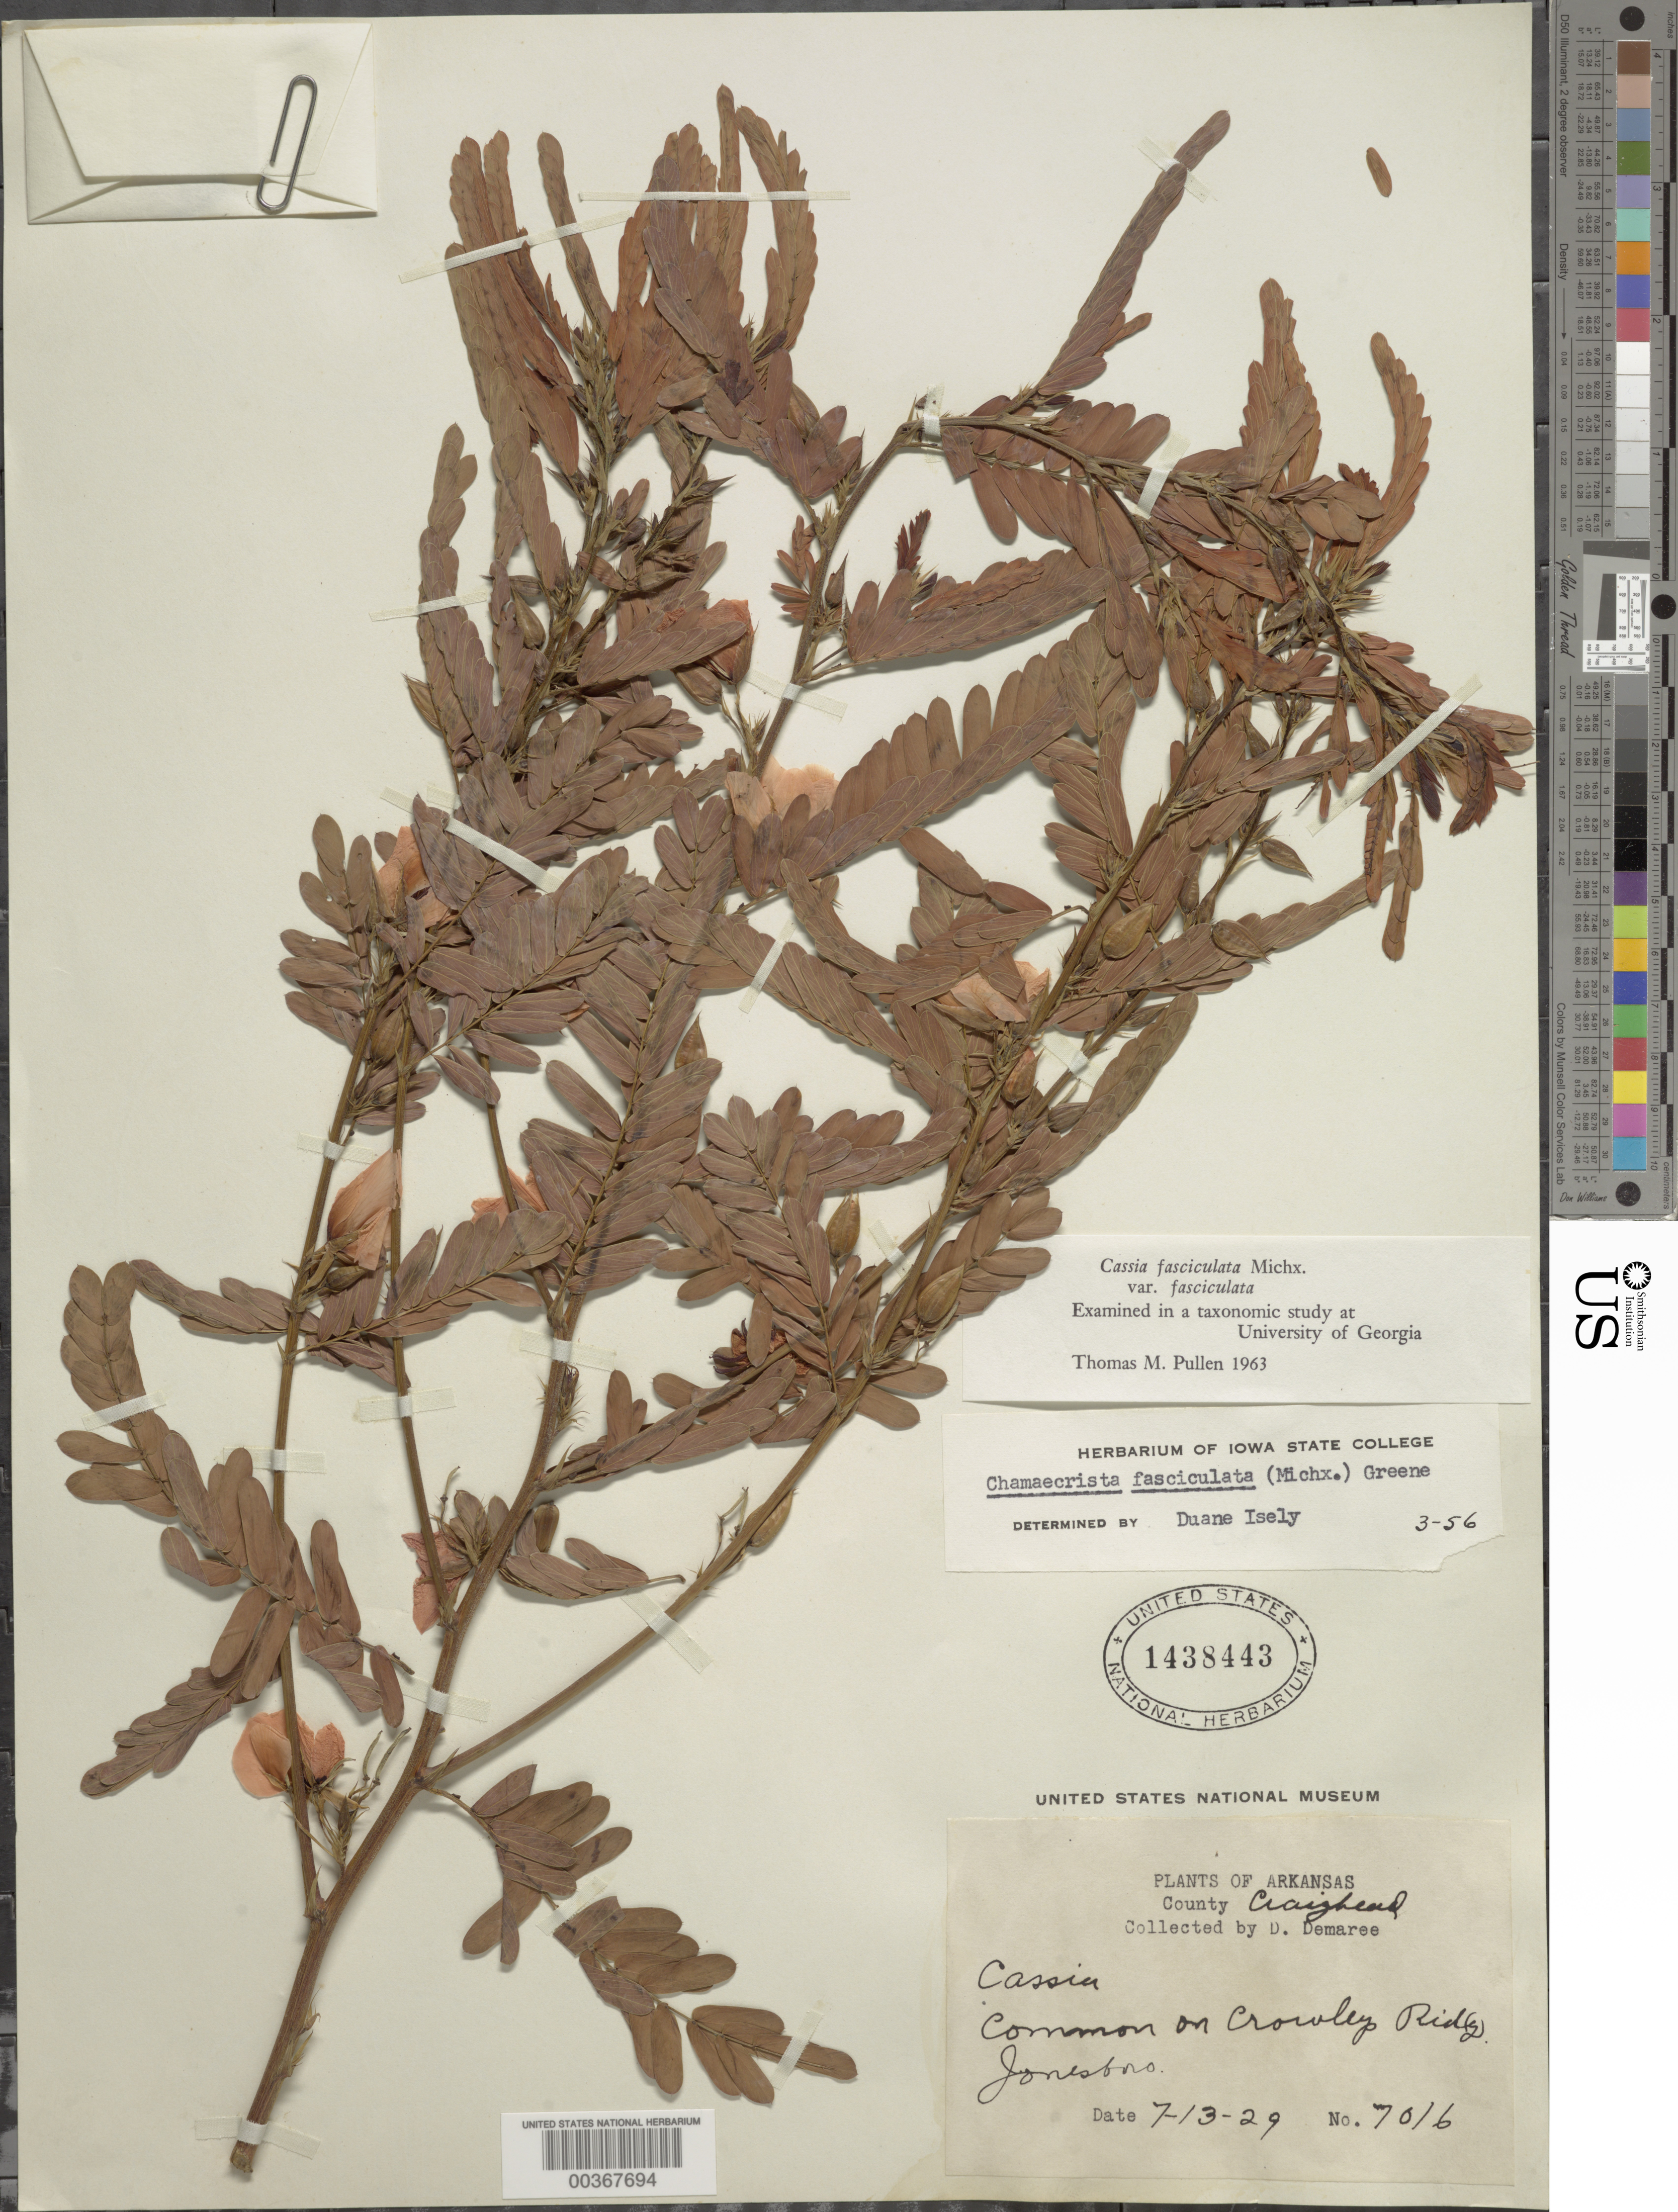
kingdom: Plantae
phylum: Tracheophyta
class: Magnoliopsida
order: Fabales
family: Fabaceae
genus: Chamaecrista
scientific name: Chamaecrista fasciculata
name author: (Michx.) Greene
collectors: D. Demaree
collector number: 7016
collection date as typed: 13 Jul 1929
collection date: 1929-07-13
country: United States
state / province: Arkansas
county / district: Craighead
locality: Jonesboro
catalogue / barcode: US 1438443